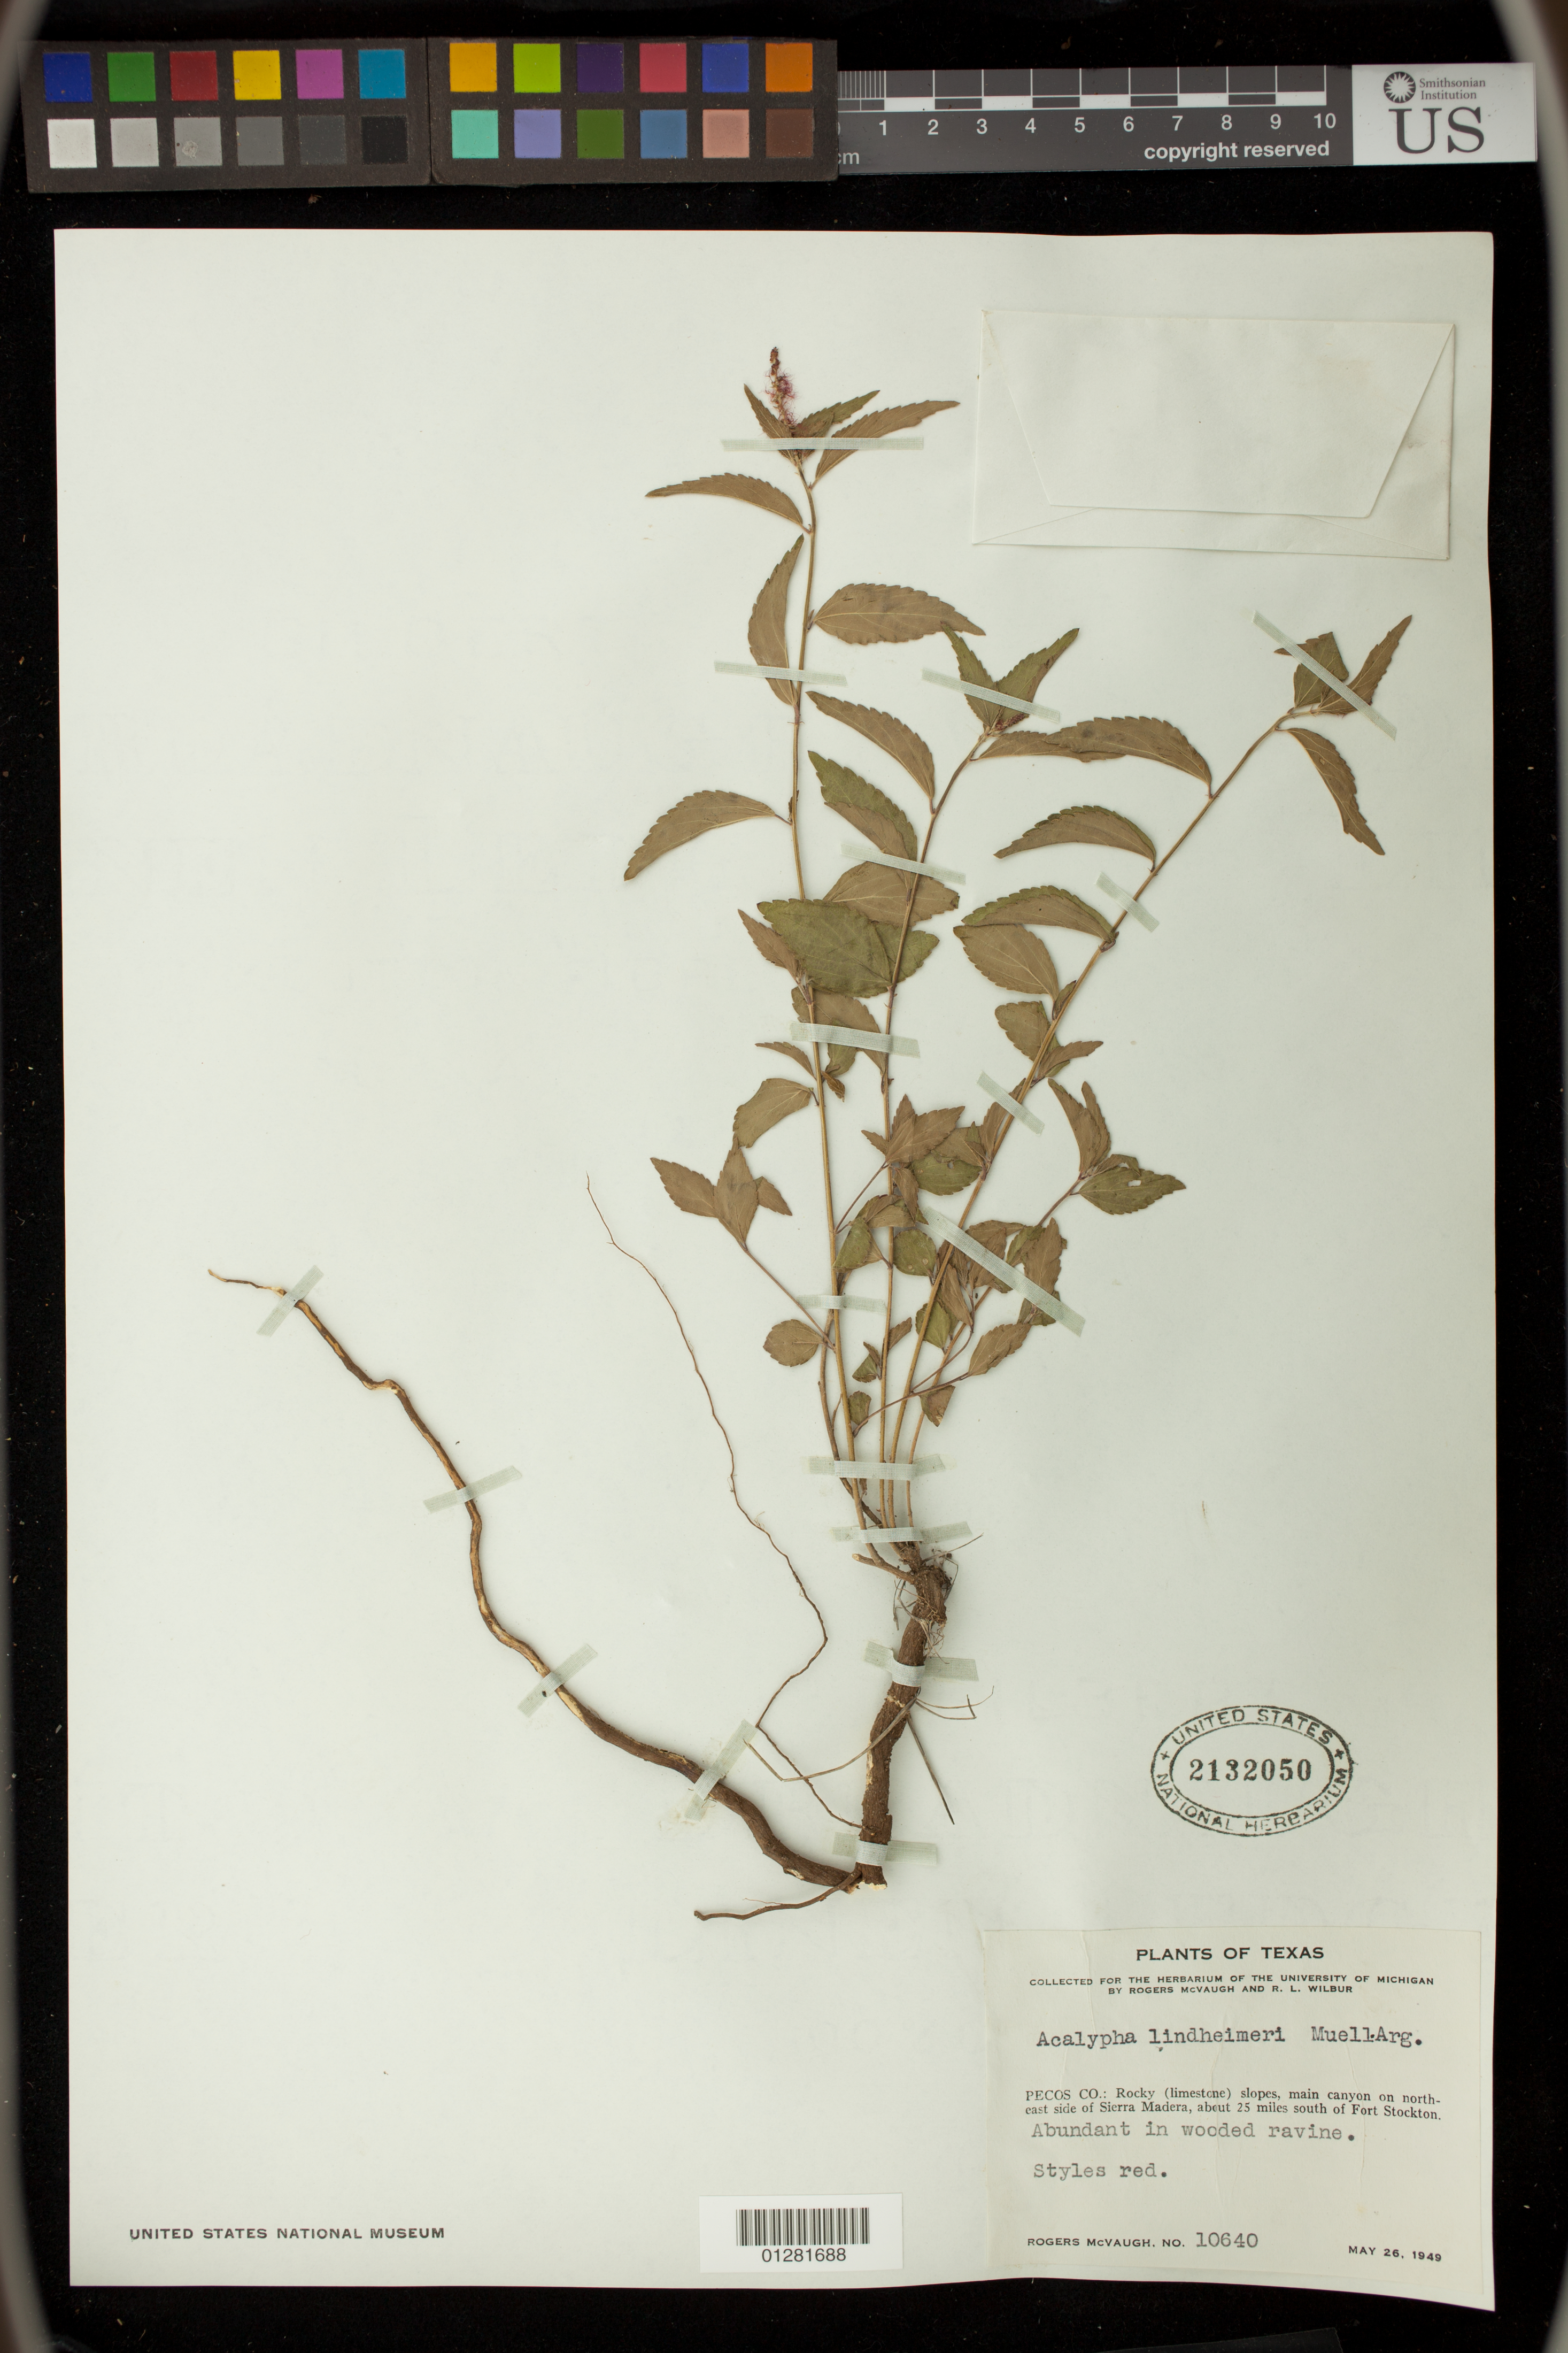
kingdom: Plantae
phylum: Tracheophyta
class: Magnoliopsida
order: Malpighiales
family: Euphorbiaceae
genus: Acalypha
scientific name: Acalypha lindheimeri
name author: Müll. Arg.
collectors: R. McVaugh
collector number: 10640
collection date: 1949-05-26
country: United States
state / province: Texas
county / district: Pecos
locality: Rocky slopes, main canyon on northeast side of Sierra Madera, about 25 miles south of Fort Stockton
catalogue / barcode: US 2132050